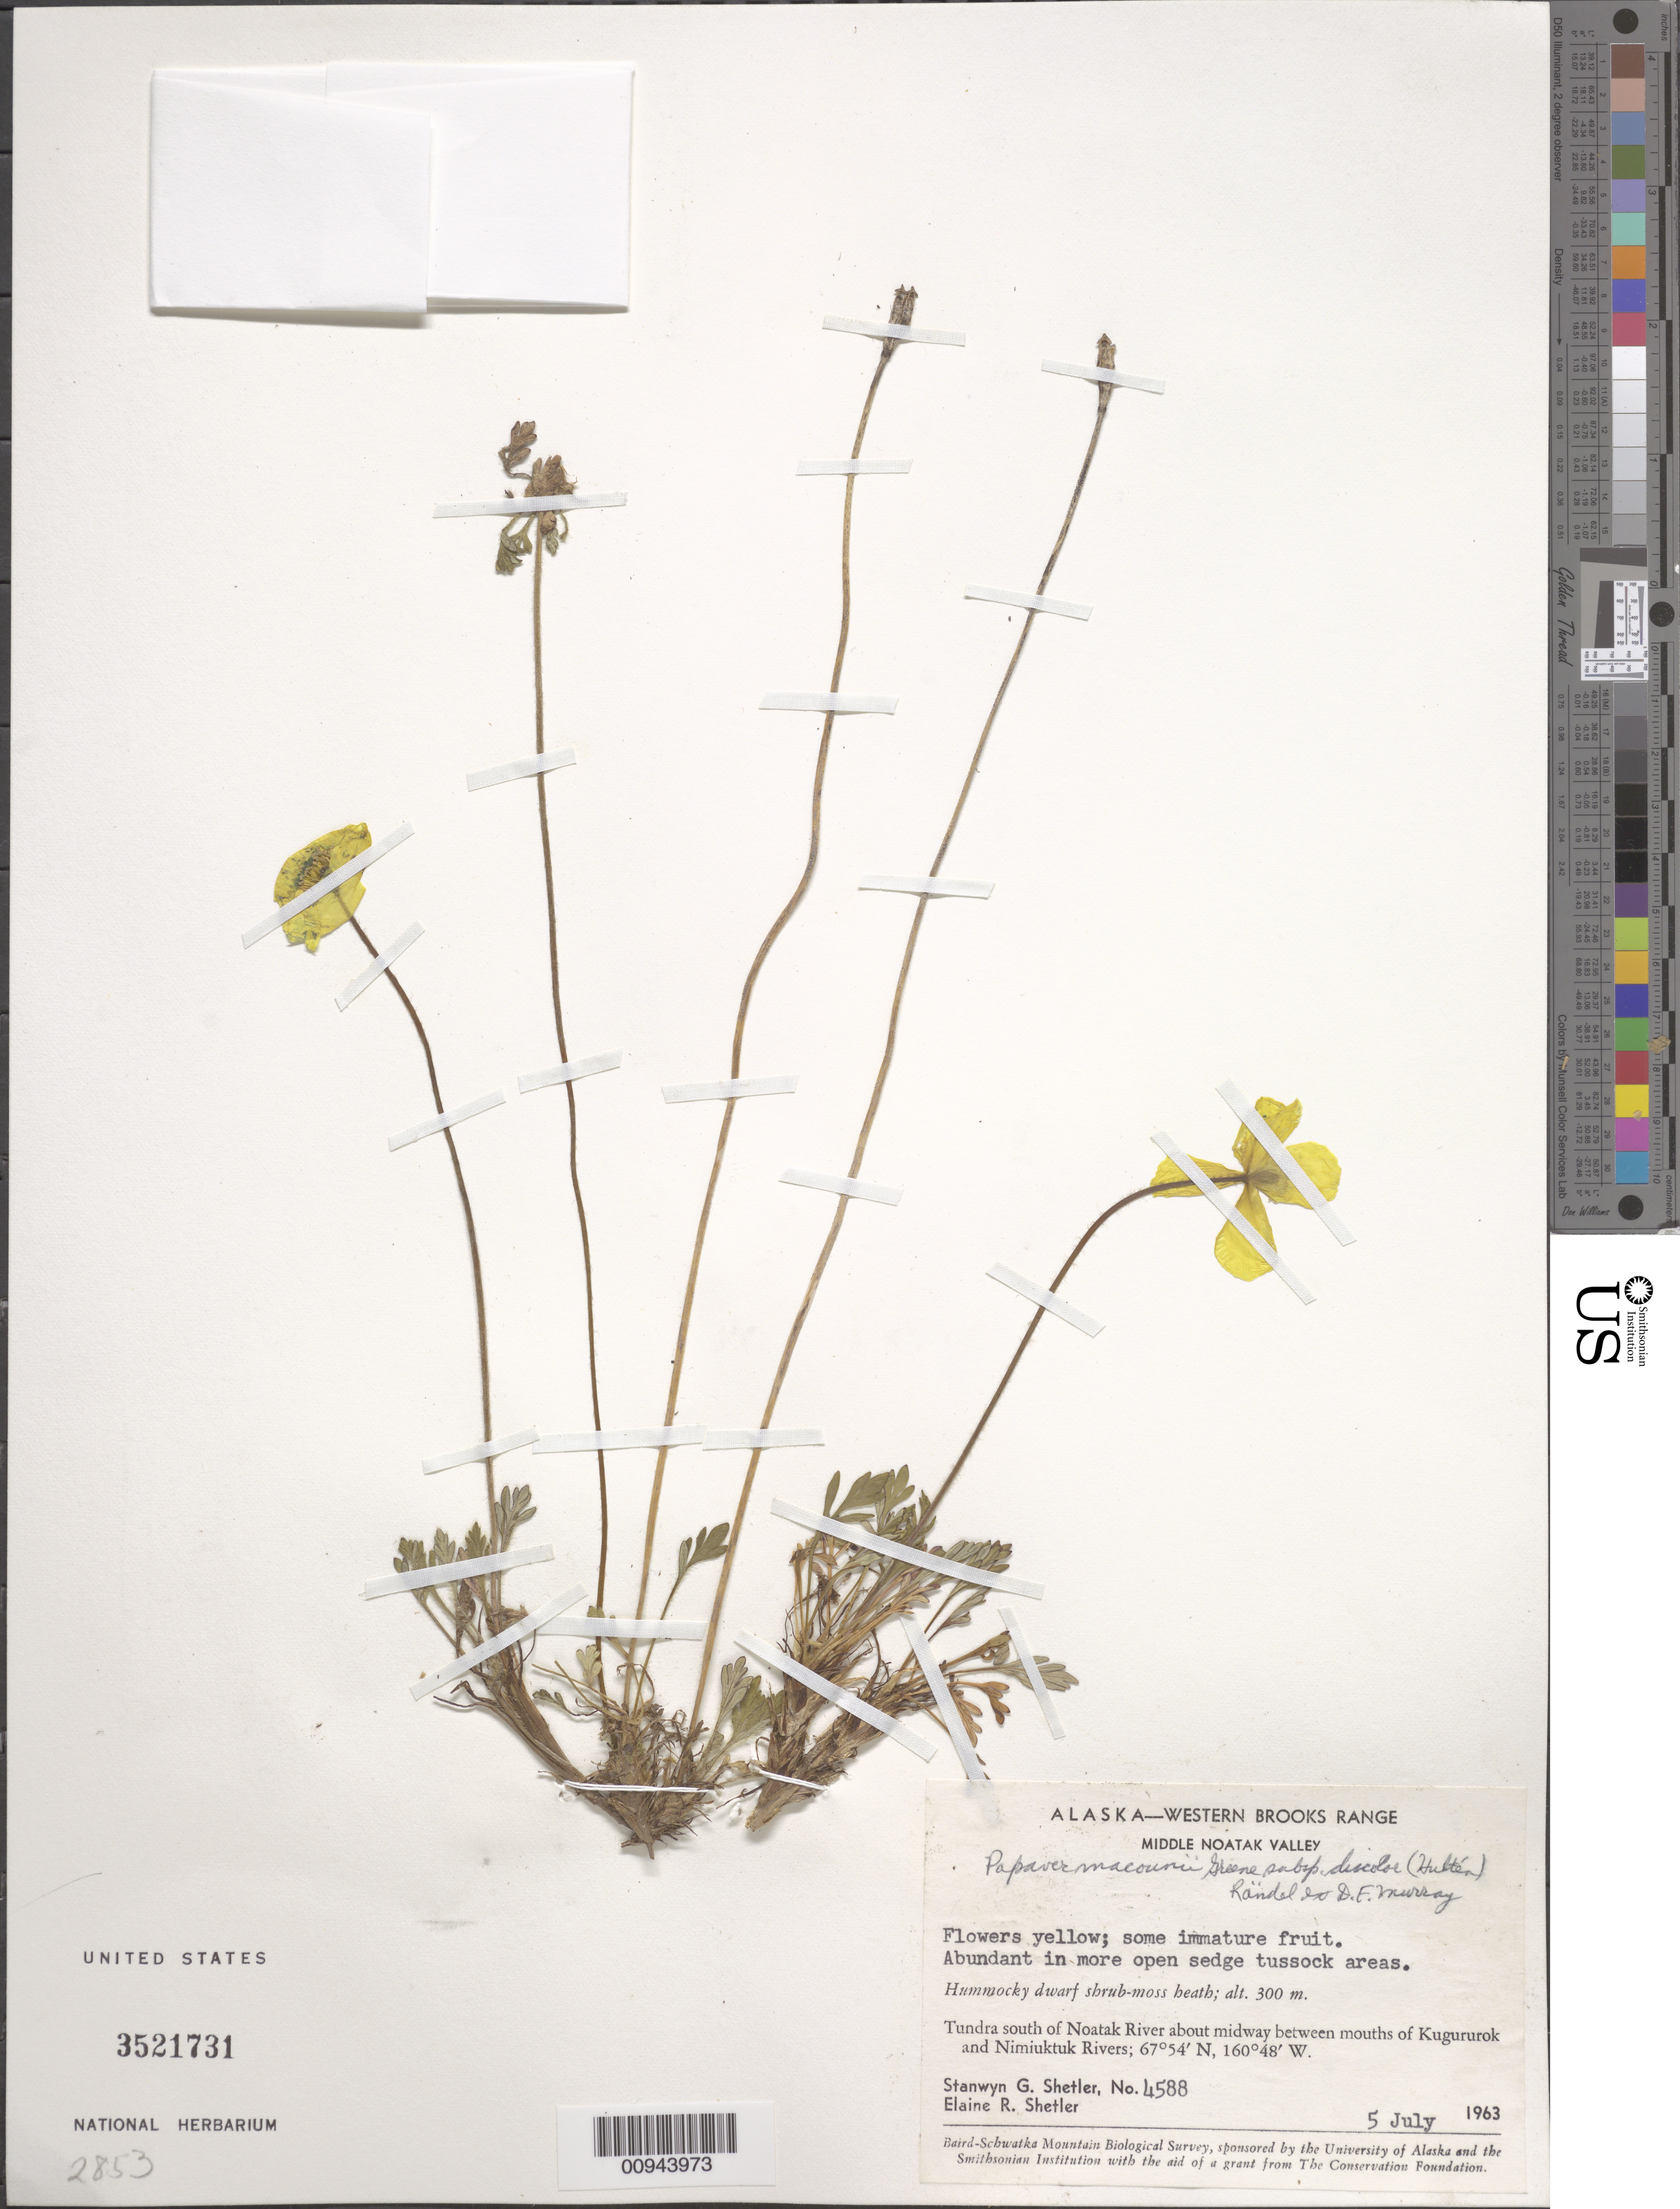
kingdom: Plantae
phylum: Tracheophyta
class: Magnoliopsida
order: Ranunculales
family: Papaveraceae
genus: Papaver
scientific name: Papaver macounii subsp. discolor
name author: (Hultén) Rändel ex D.F. Murray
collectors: S. Shetler & E. R. Shetler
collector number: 4588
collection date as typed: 05 Jul 1963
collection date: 1963-07-05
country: United States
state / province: Alaska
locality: S of Noatak River about midway between mouths of Kugururok and Nimiuktuk Rivers. Western Brooks Range, Middle Noatak Valley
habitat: Tundra. Hummocky dwarf shrub-moss heath. Abundant in more open sedge tussock areas.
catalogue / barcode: US 3521731